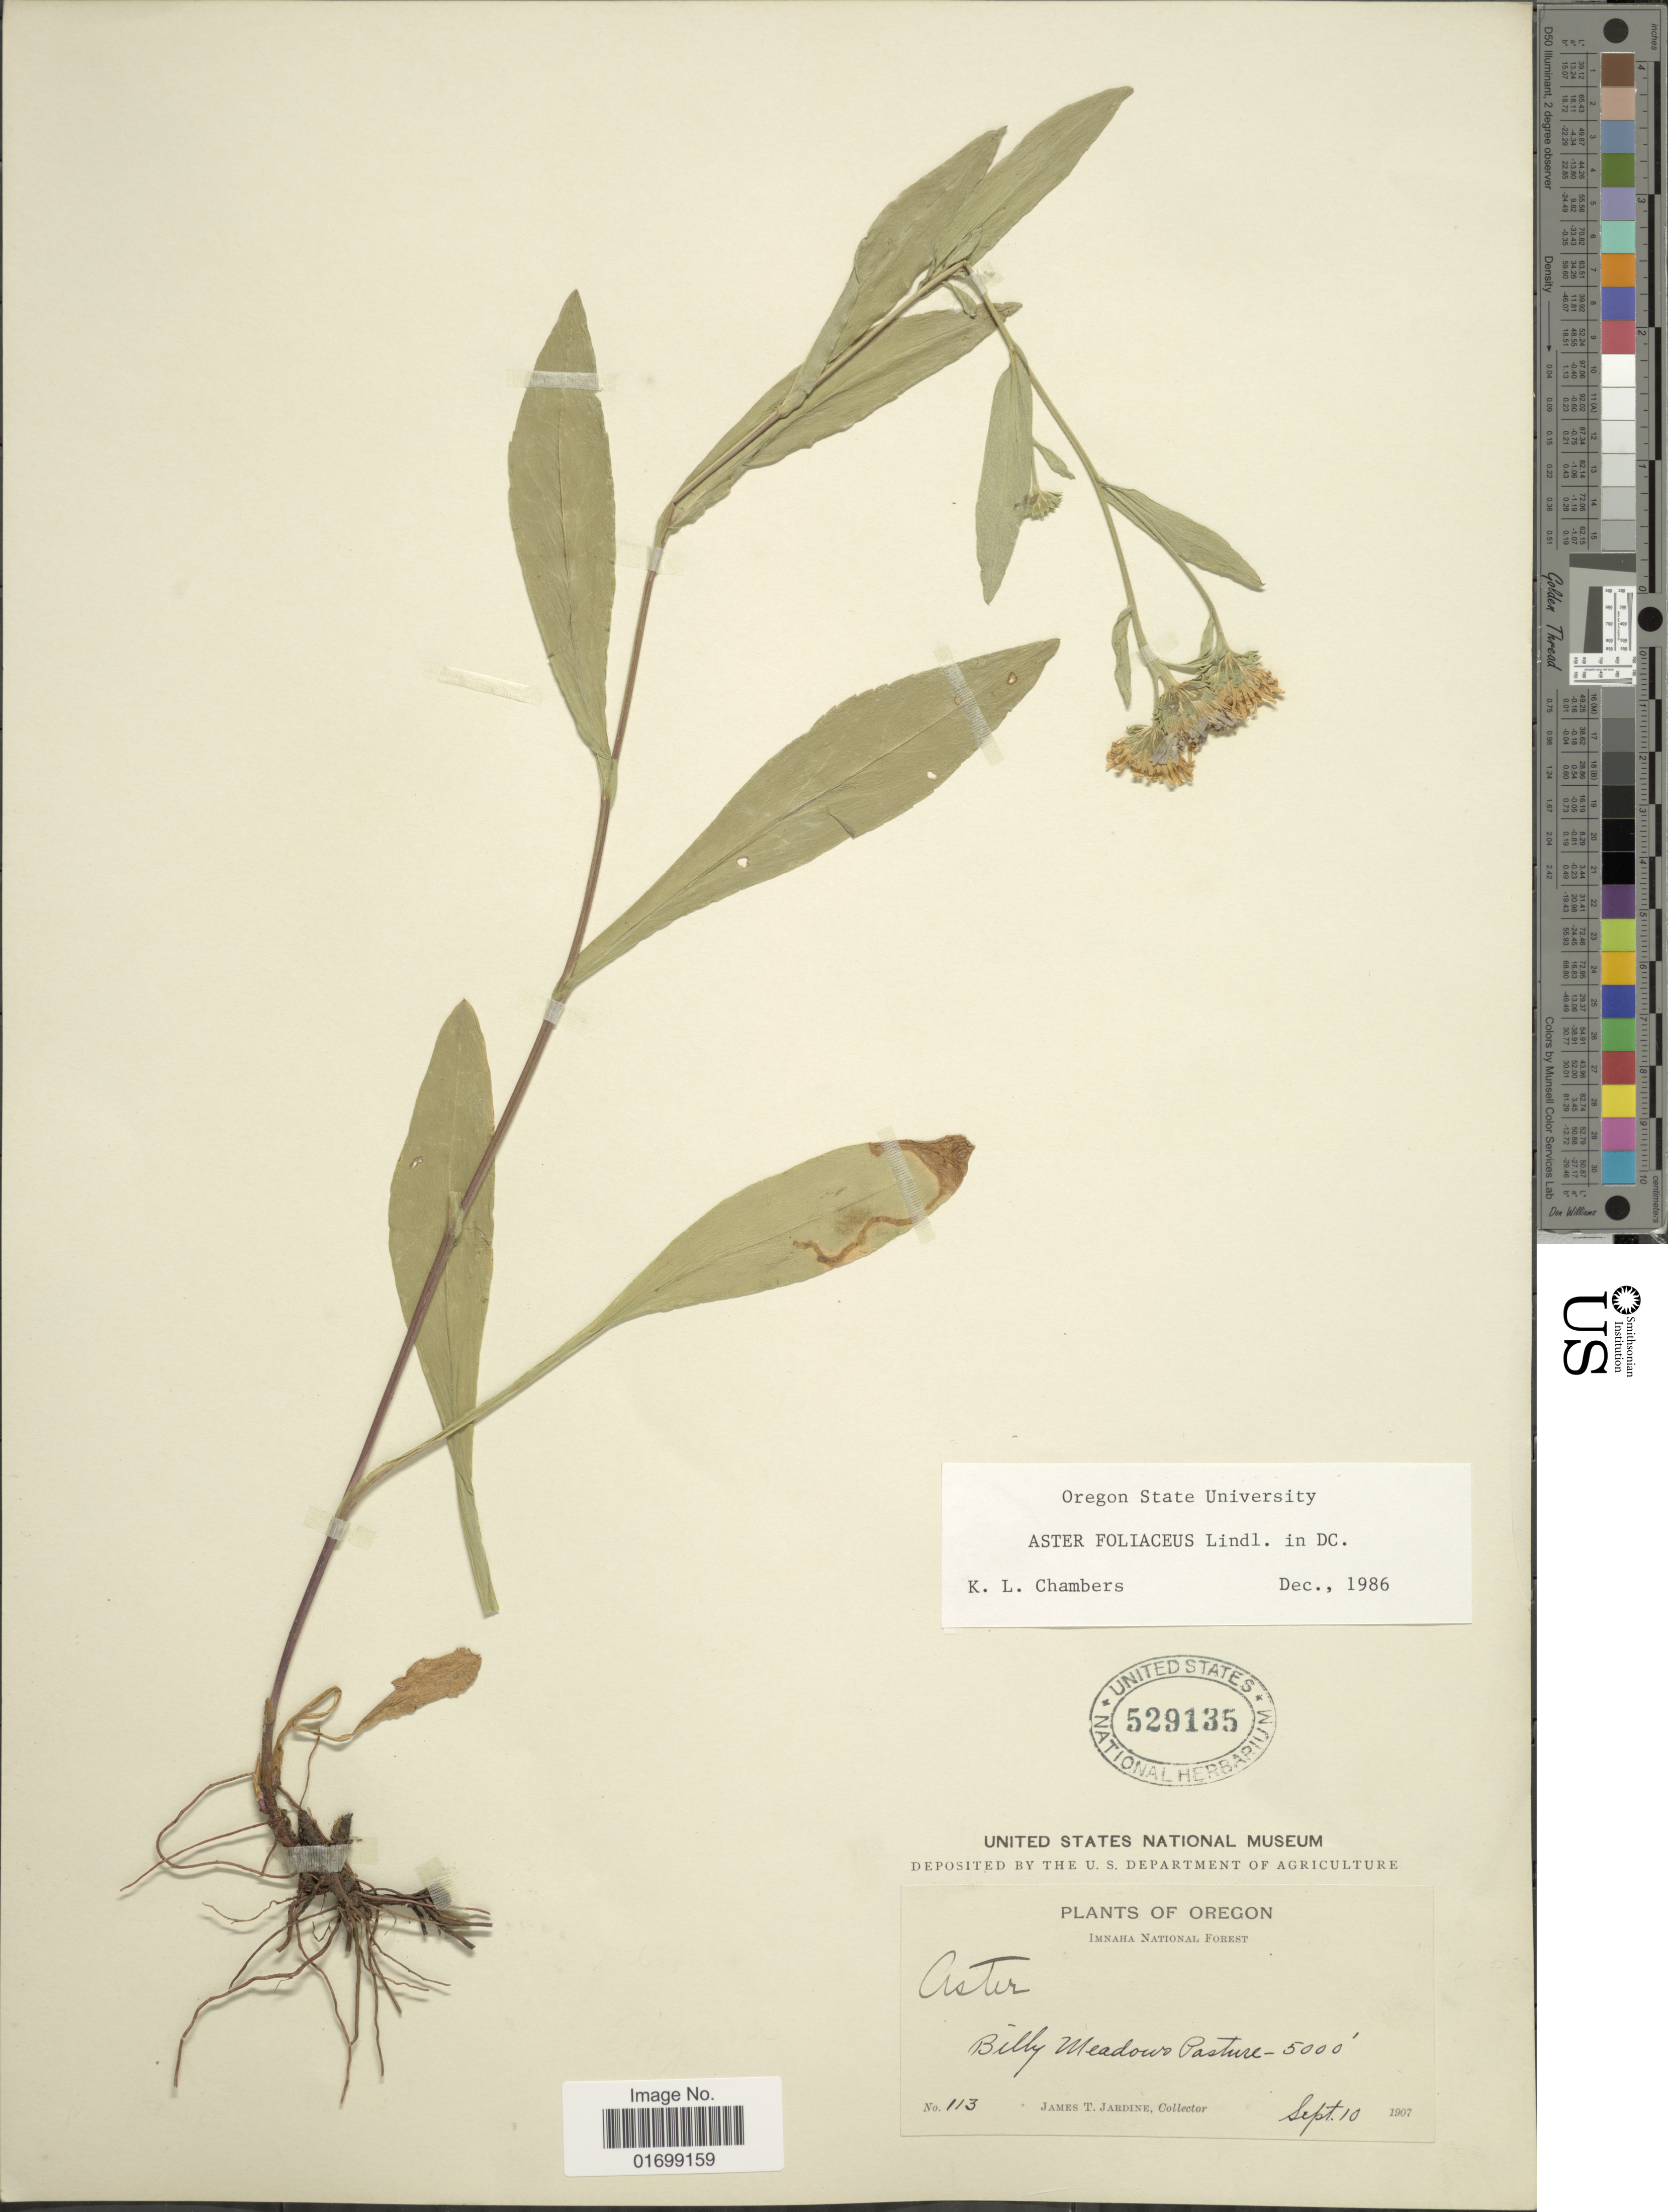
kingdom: Plantae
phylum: Tracheophyta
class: Magnoliopsida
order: Asterales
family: Asteraceae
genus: Symphyotrichum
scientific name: Symphyotrichum foliaceum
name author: (Lindl. ex DC.) G.L. Nesom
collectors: J. T. Jardine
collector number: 113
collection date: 1907-09-10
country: United States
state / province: Oregon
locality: Imnaha National Forest, Billy Meadows Pasture.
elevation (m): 1524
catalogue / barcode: US 529135